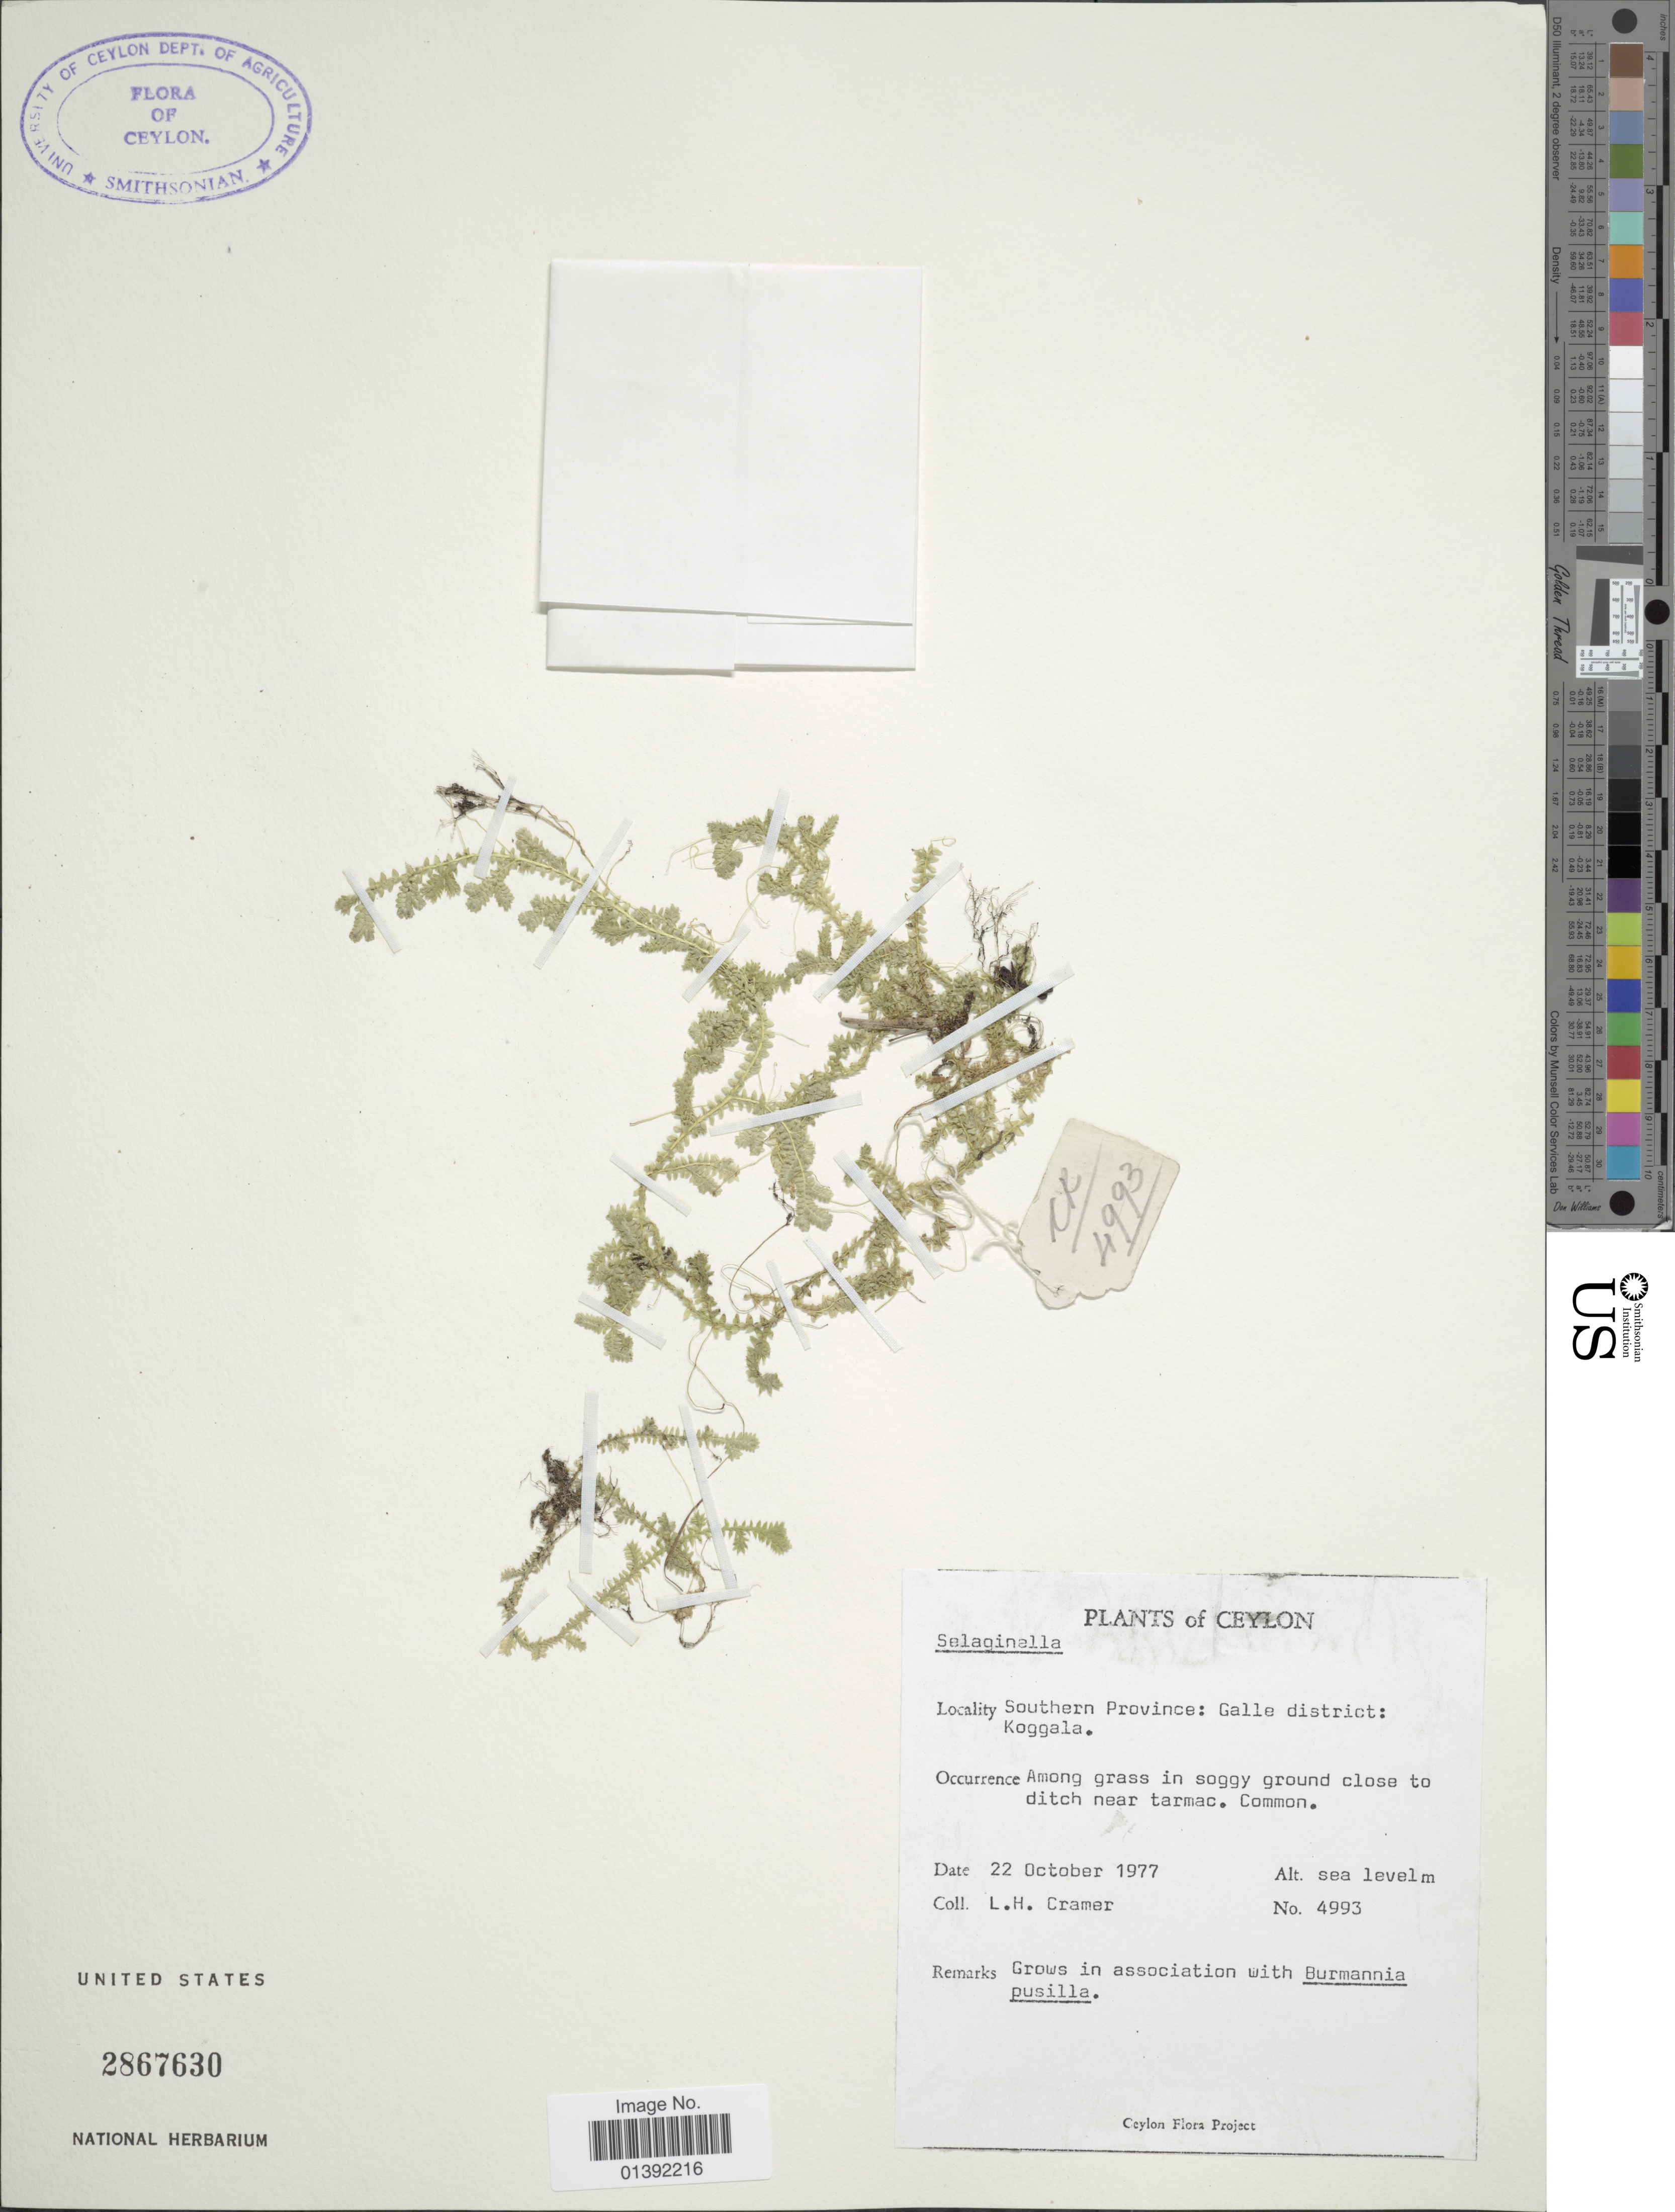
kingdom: Plantae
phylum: Tracheophyta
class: Lycopodiopsida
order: Selaginellales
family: Selaginellaceae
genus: Selaginella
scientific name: Selaginella sp.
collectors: L. H. Cramer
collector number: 4993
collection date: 1977-10-22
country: Sri Lanka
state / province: Southern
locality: Galle District: Koggala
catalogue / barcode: US 2867630